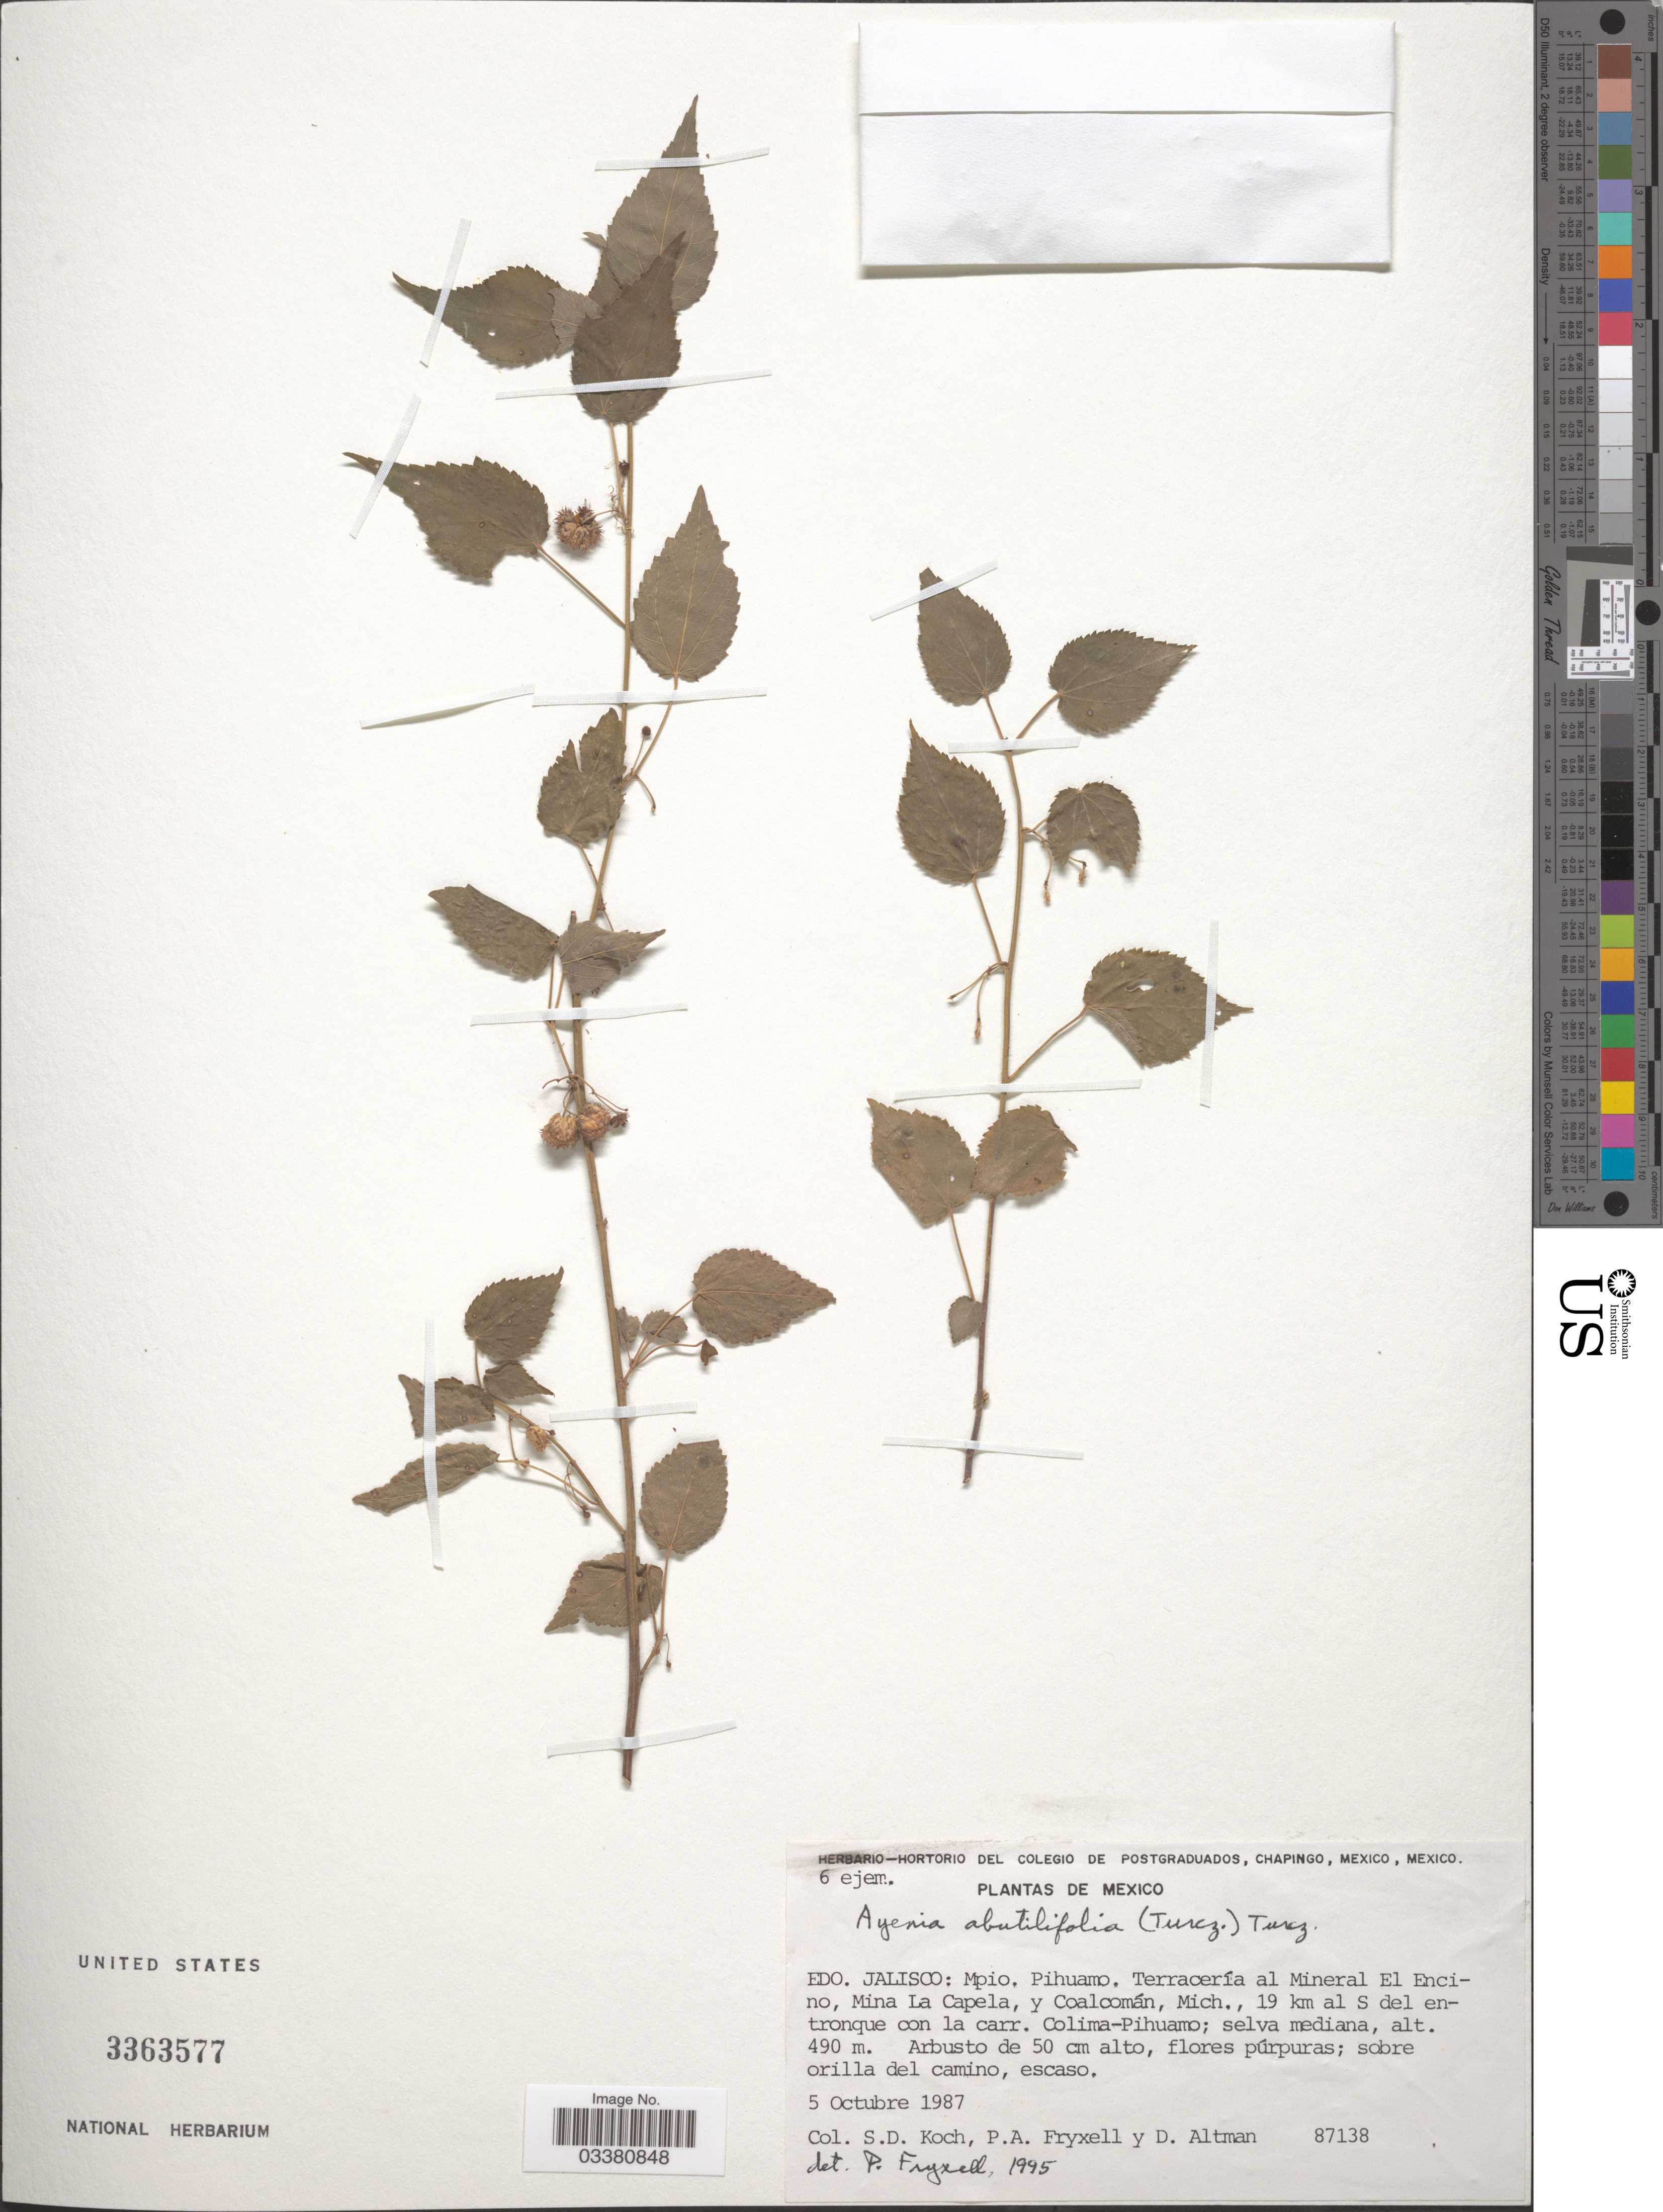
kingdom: Plantae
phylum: Tracheophyta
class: Magnoliopsida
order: Malvales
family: Malvaceae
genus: Ayenia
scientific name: Ayenia abutilifolia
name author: (Turcz.) Turcz.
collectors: S. Koch, P. A. Fryxell & D. Altman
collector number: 87138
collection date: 1987-10-05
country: Mexico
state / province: Jalisco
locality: Mpio. Pihuamo. Terracería al Mineral El Encino, Mina La Capela, y Coalcomán, Mich., 19 km al S del entronque con la carr. Colima-Pihuamo.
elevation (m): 490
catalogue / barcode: US 3363577